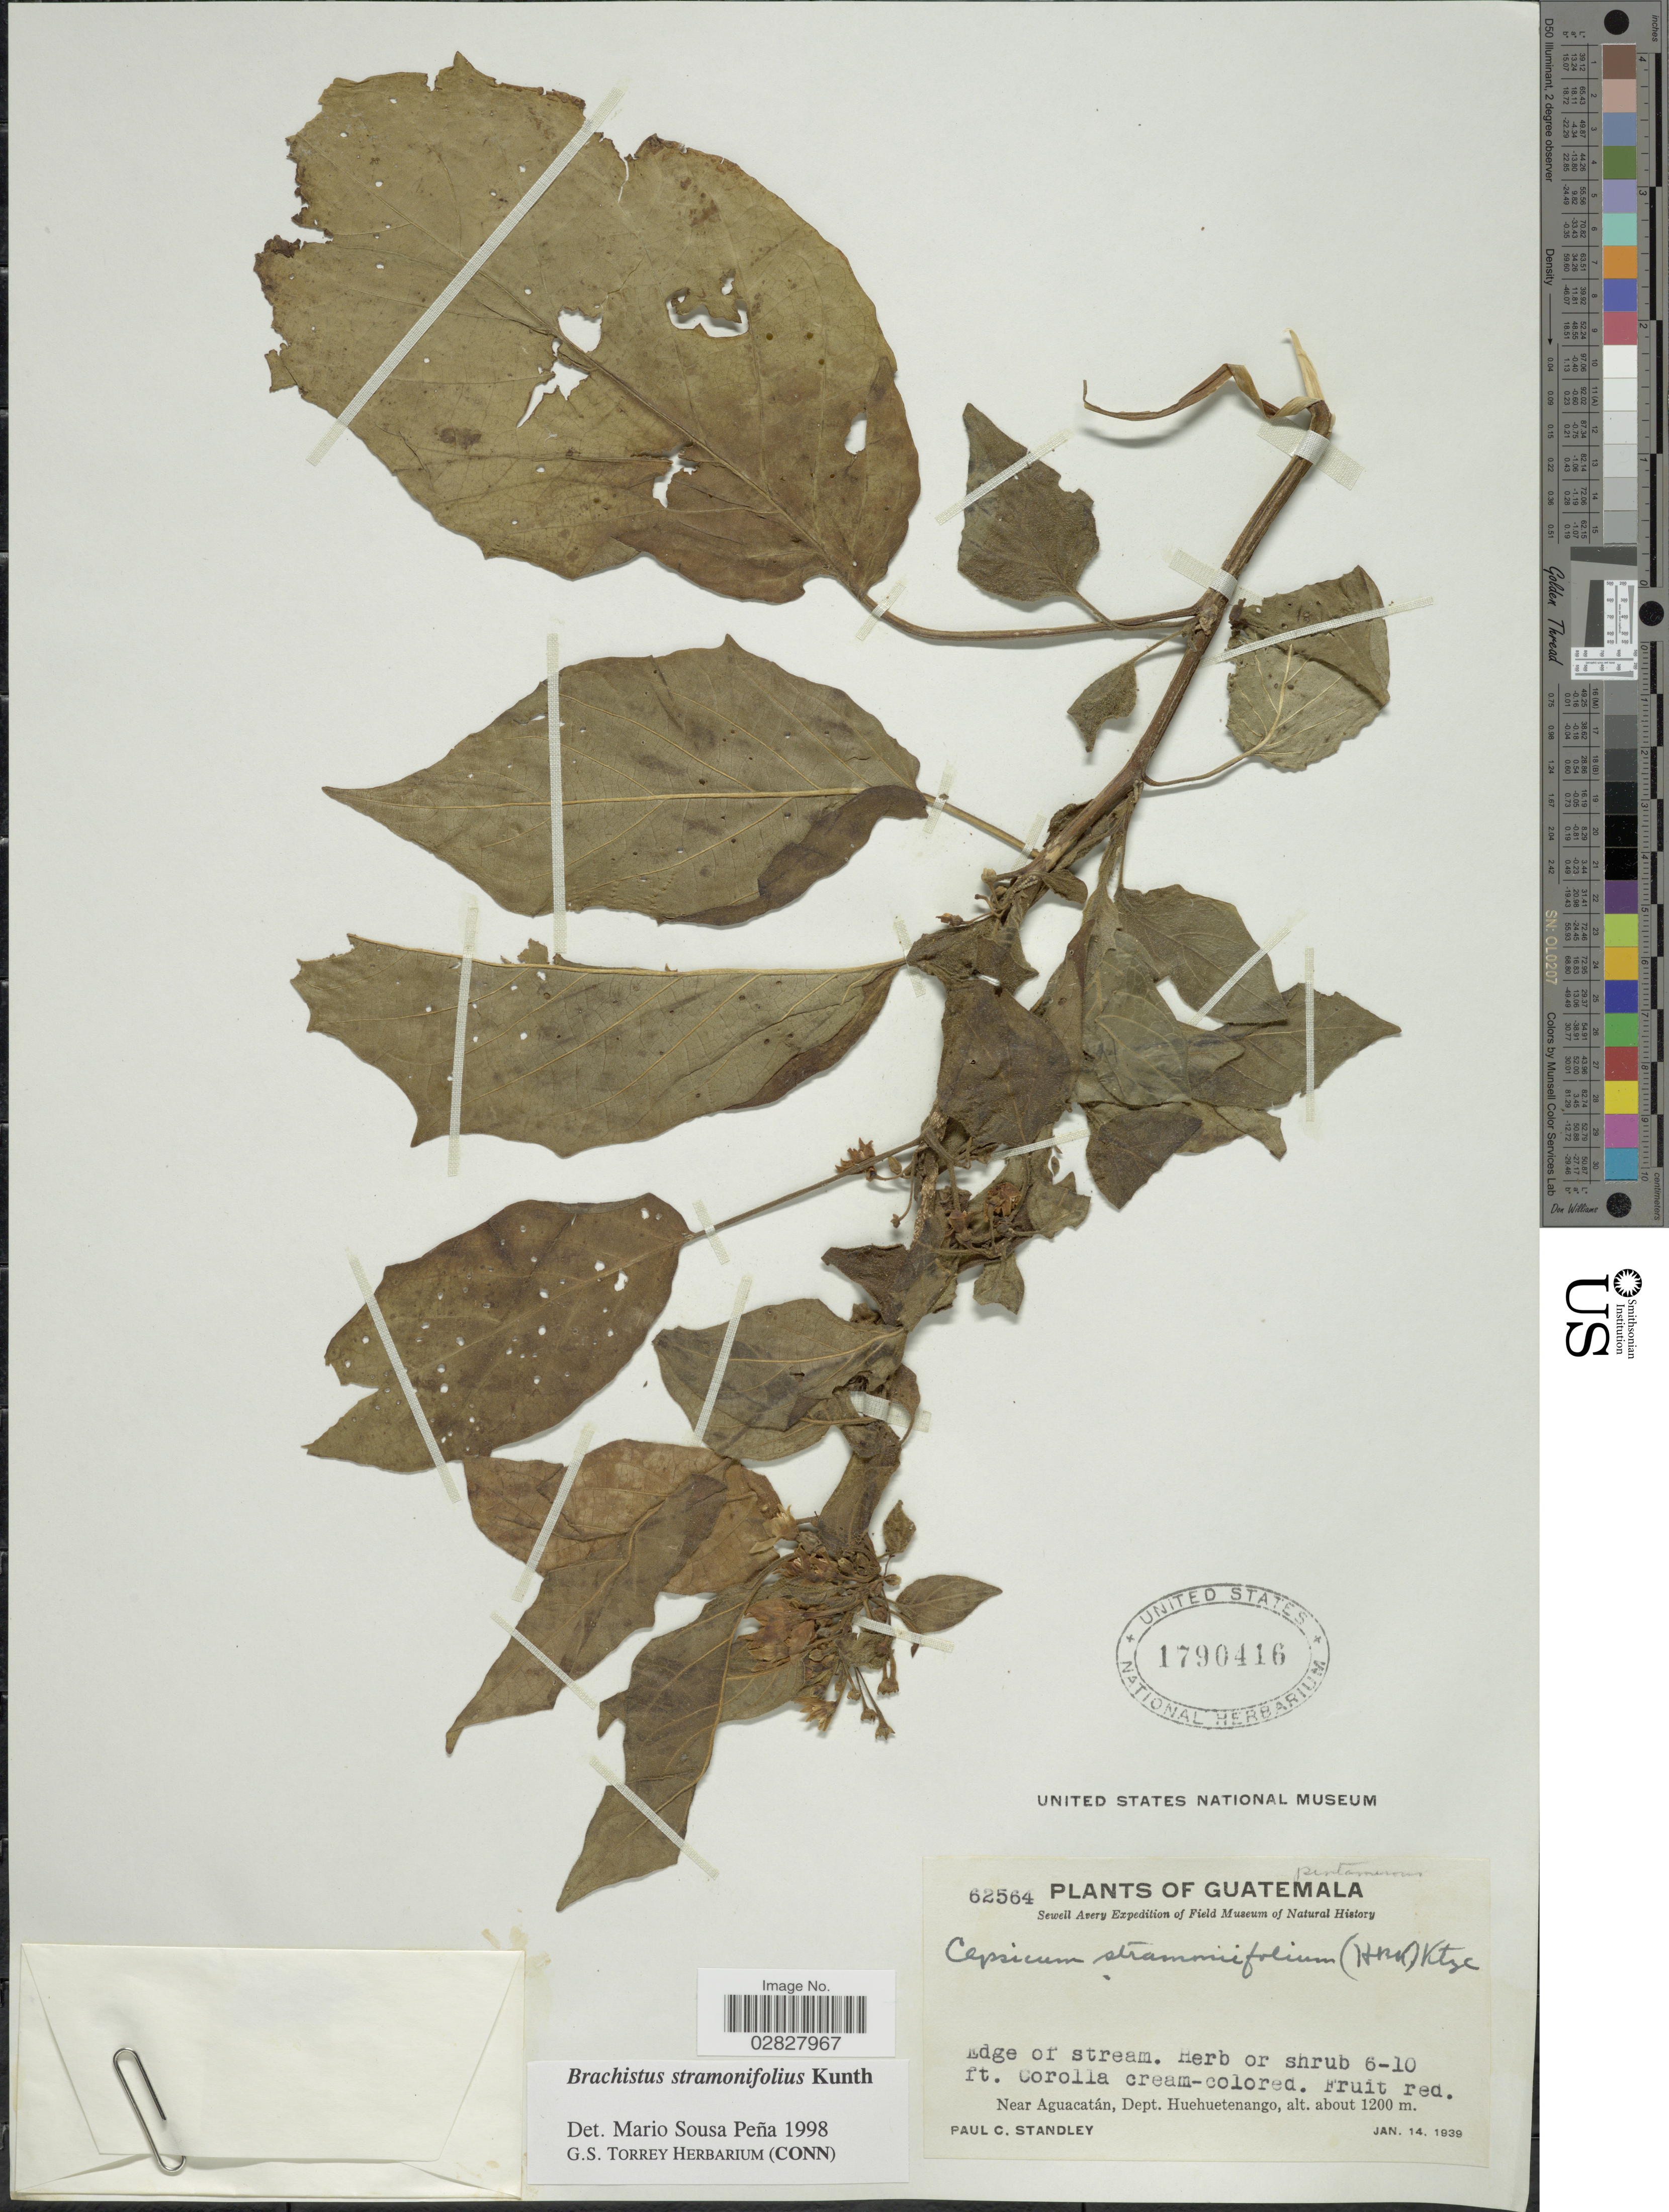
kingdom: Plantae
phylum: Tracheophyta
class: Magnoliopsida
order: Solanales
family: Solanaceae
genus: Brachistus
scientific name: Brachistus stramonifolius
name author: (Kunth) Miers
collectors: P. C. Standley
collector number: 62564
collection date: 1939-01-14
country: Guatemala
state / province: Huehuetenango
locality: Near Aguacatán, Dept. Huehuetenango.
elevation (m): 1200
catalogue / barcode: US 1790416